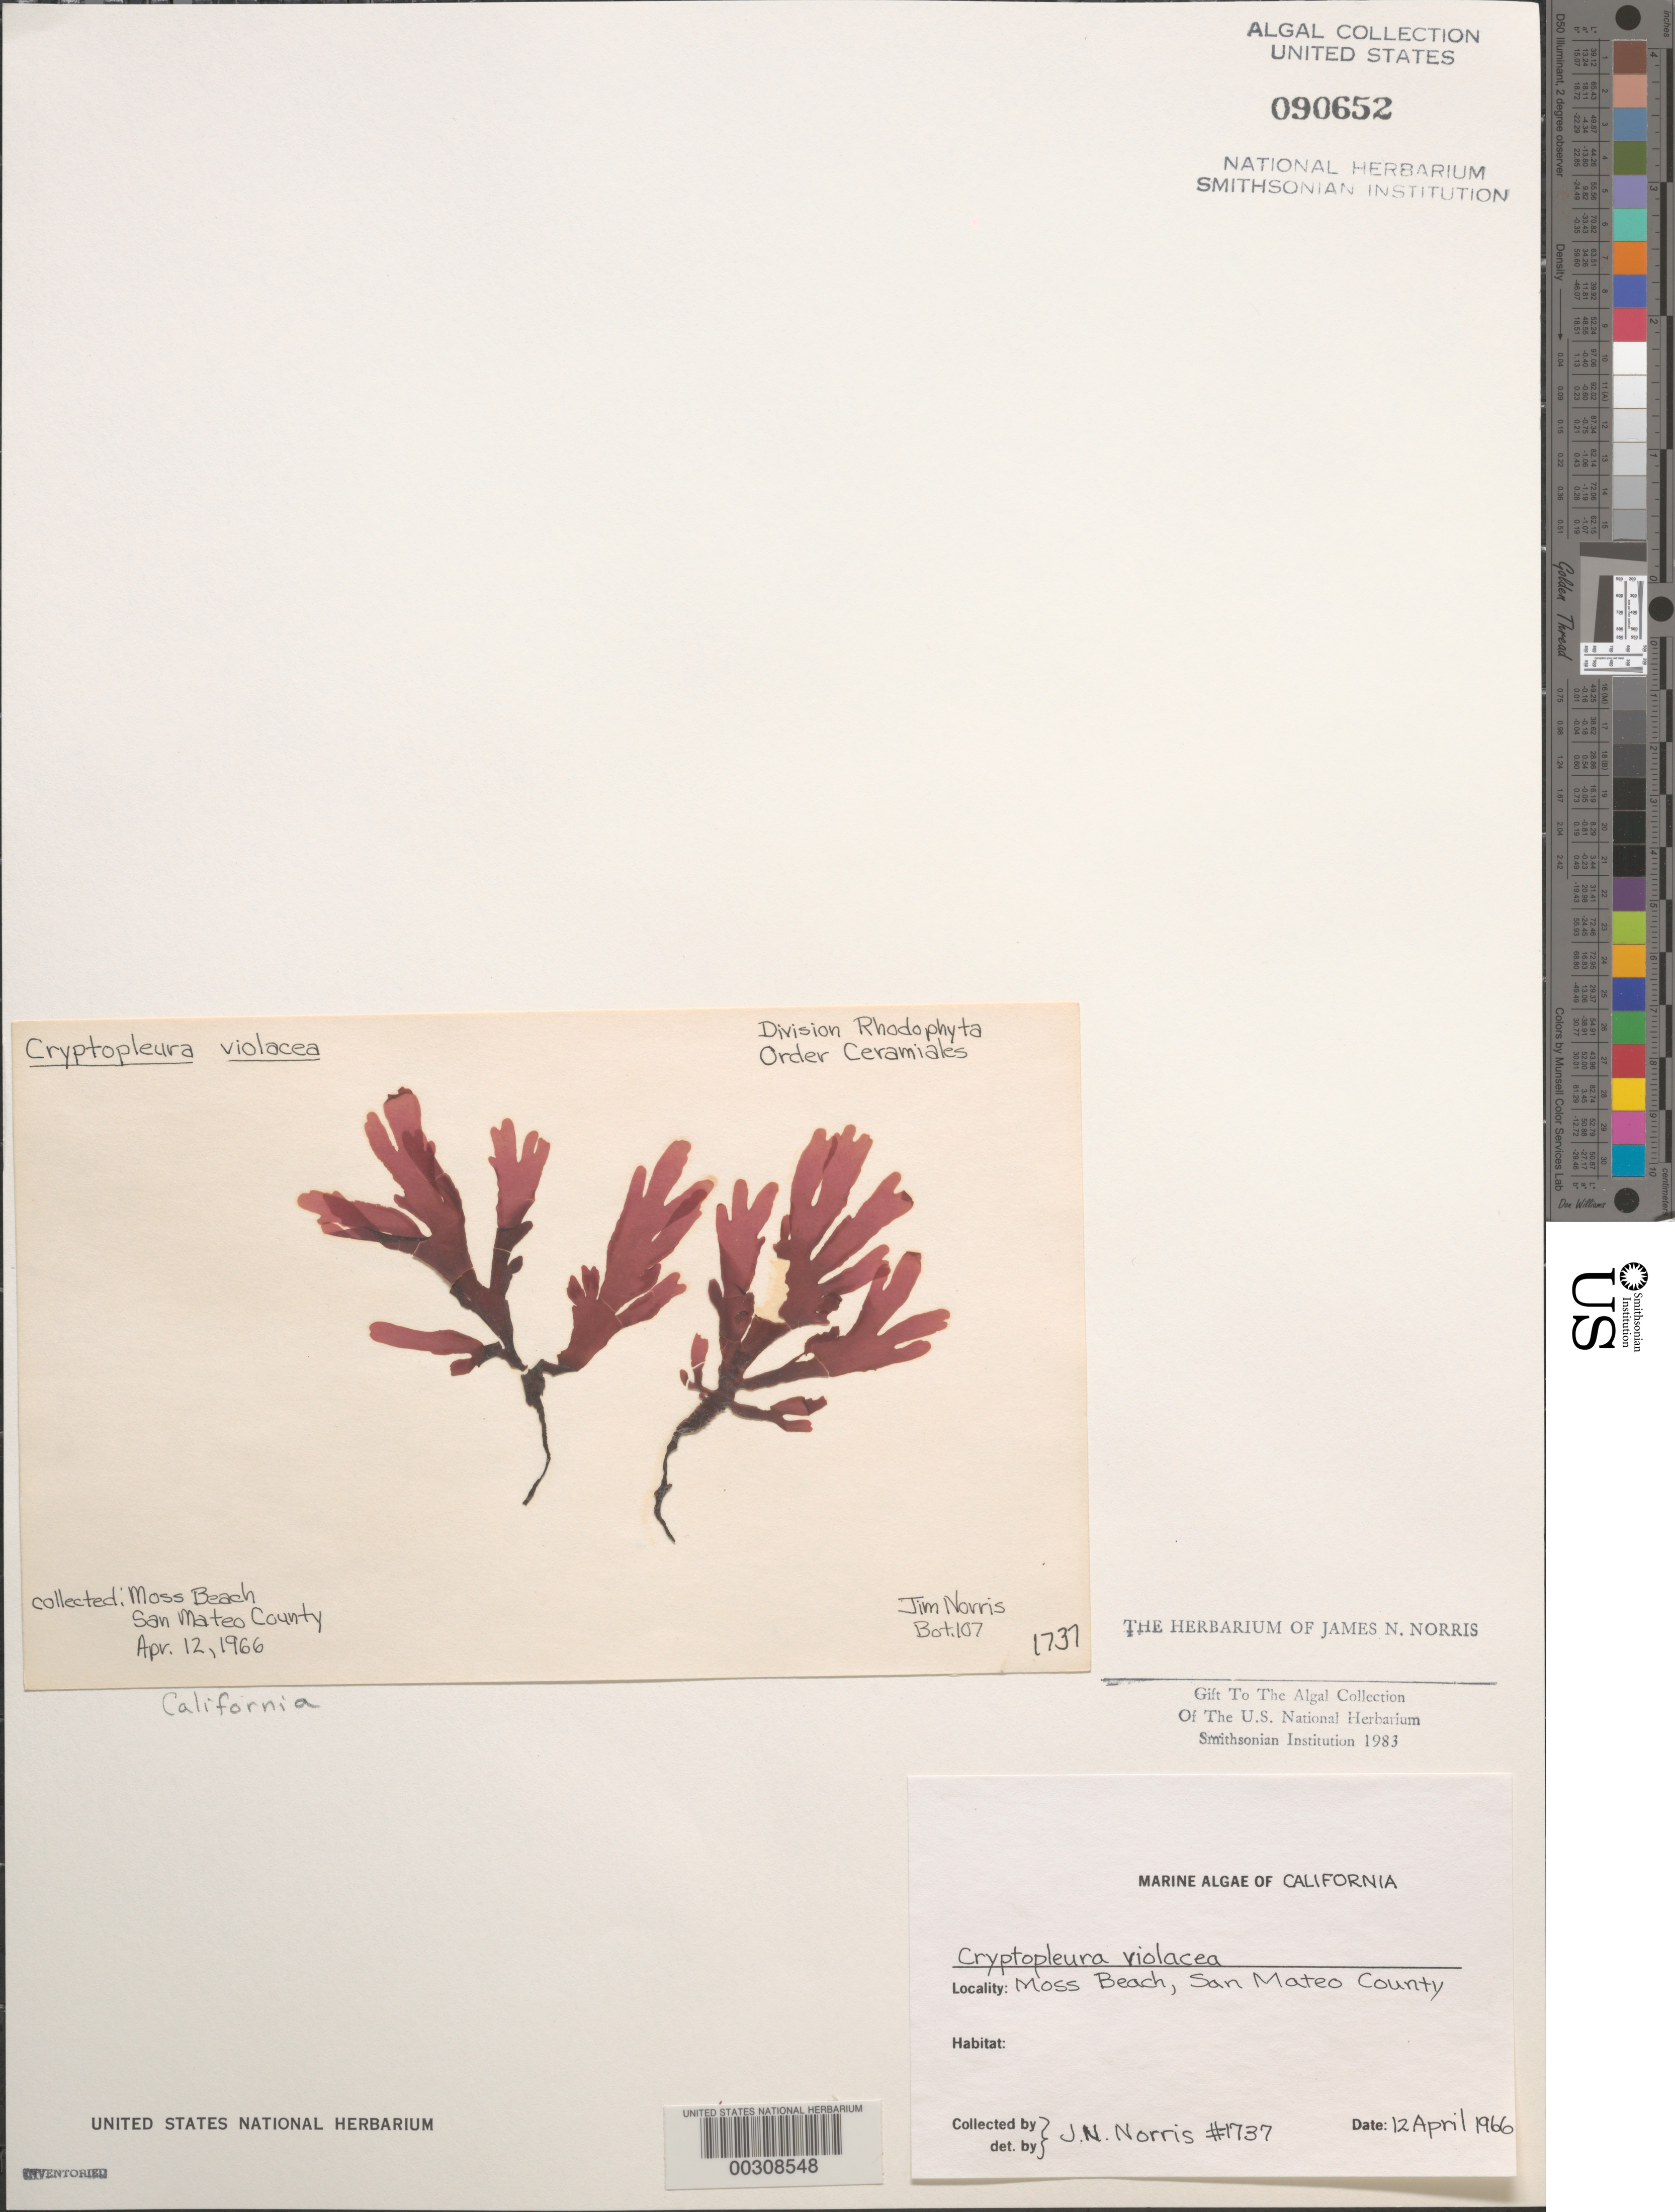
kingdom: Plantae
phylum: Rhodophyta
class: Florideophyceae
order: Ceramiales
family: Delesseriaceae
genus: Cryptopleura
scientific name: Cryptopleura violacea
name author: (J. Ag.) Kylin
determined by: Norris, James N.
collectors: J. N. Norris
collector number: JN-1737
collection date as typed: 12 Apr 1966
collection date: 1966-04-12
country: United States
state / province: California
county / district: San Mateo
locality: Moss Beach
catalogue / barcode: US 90652